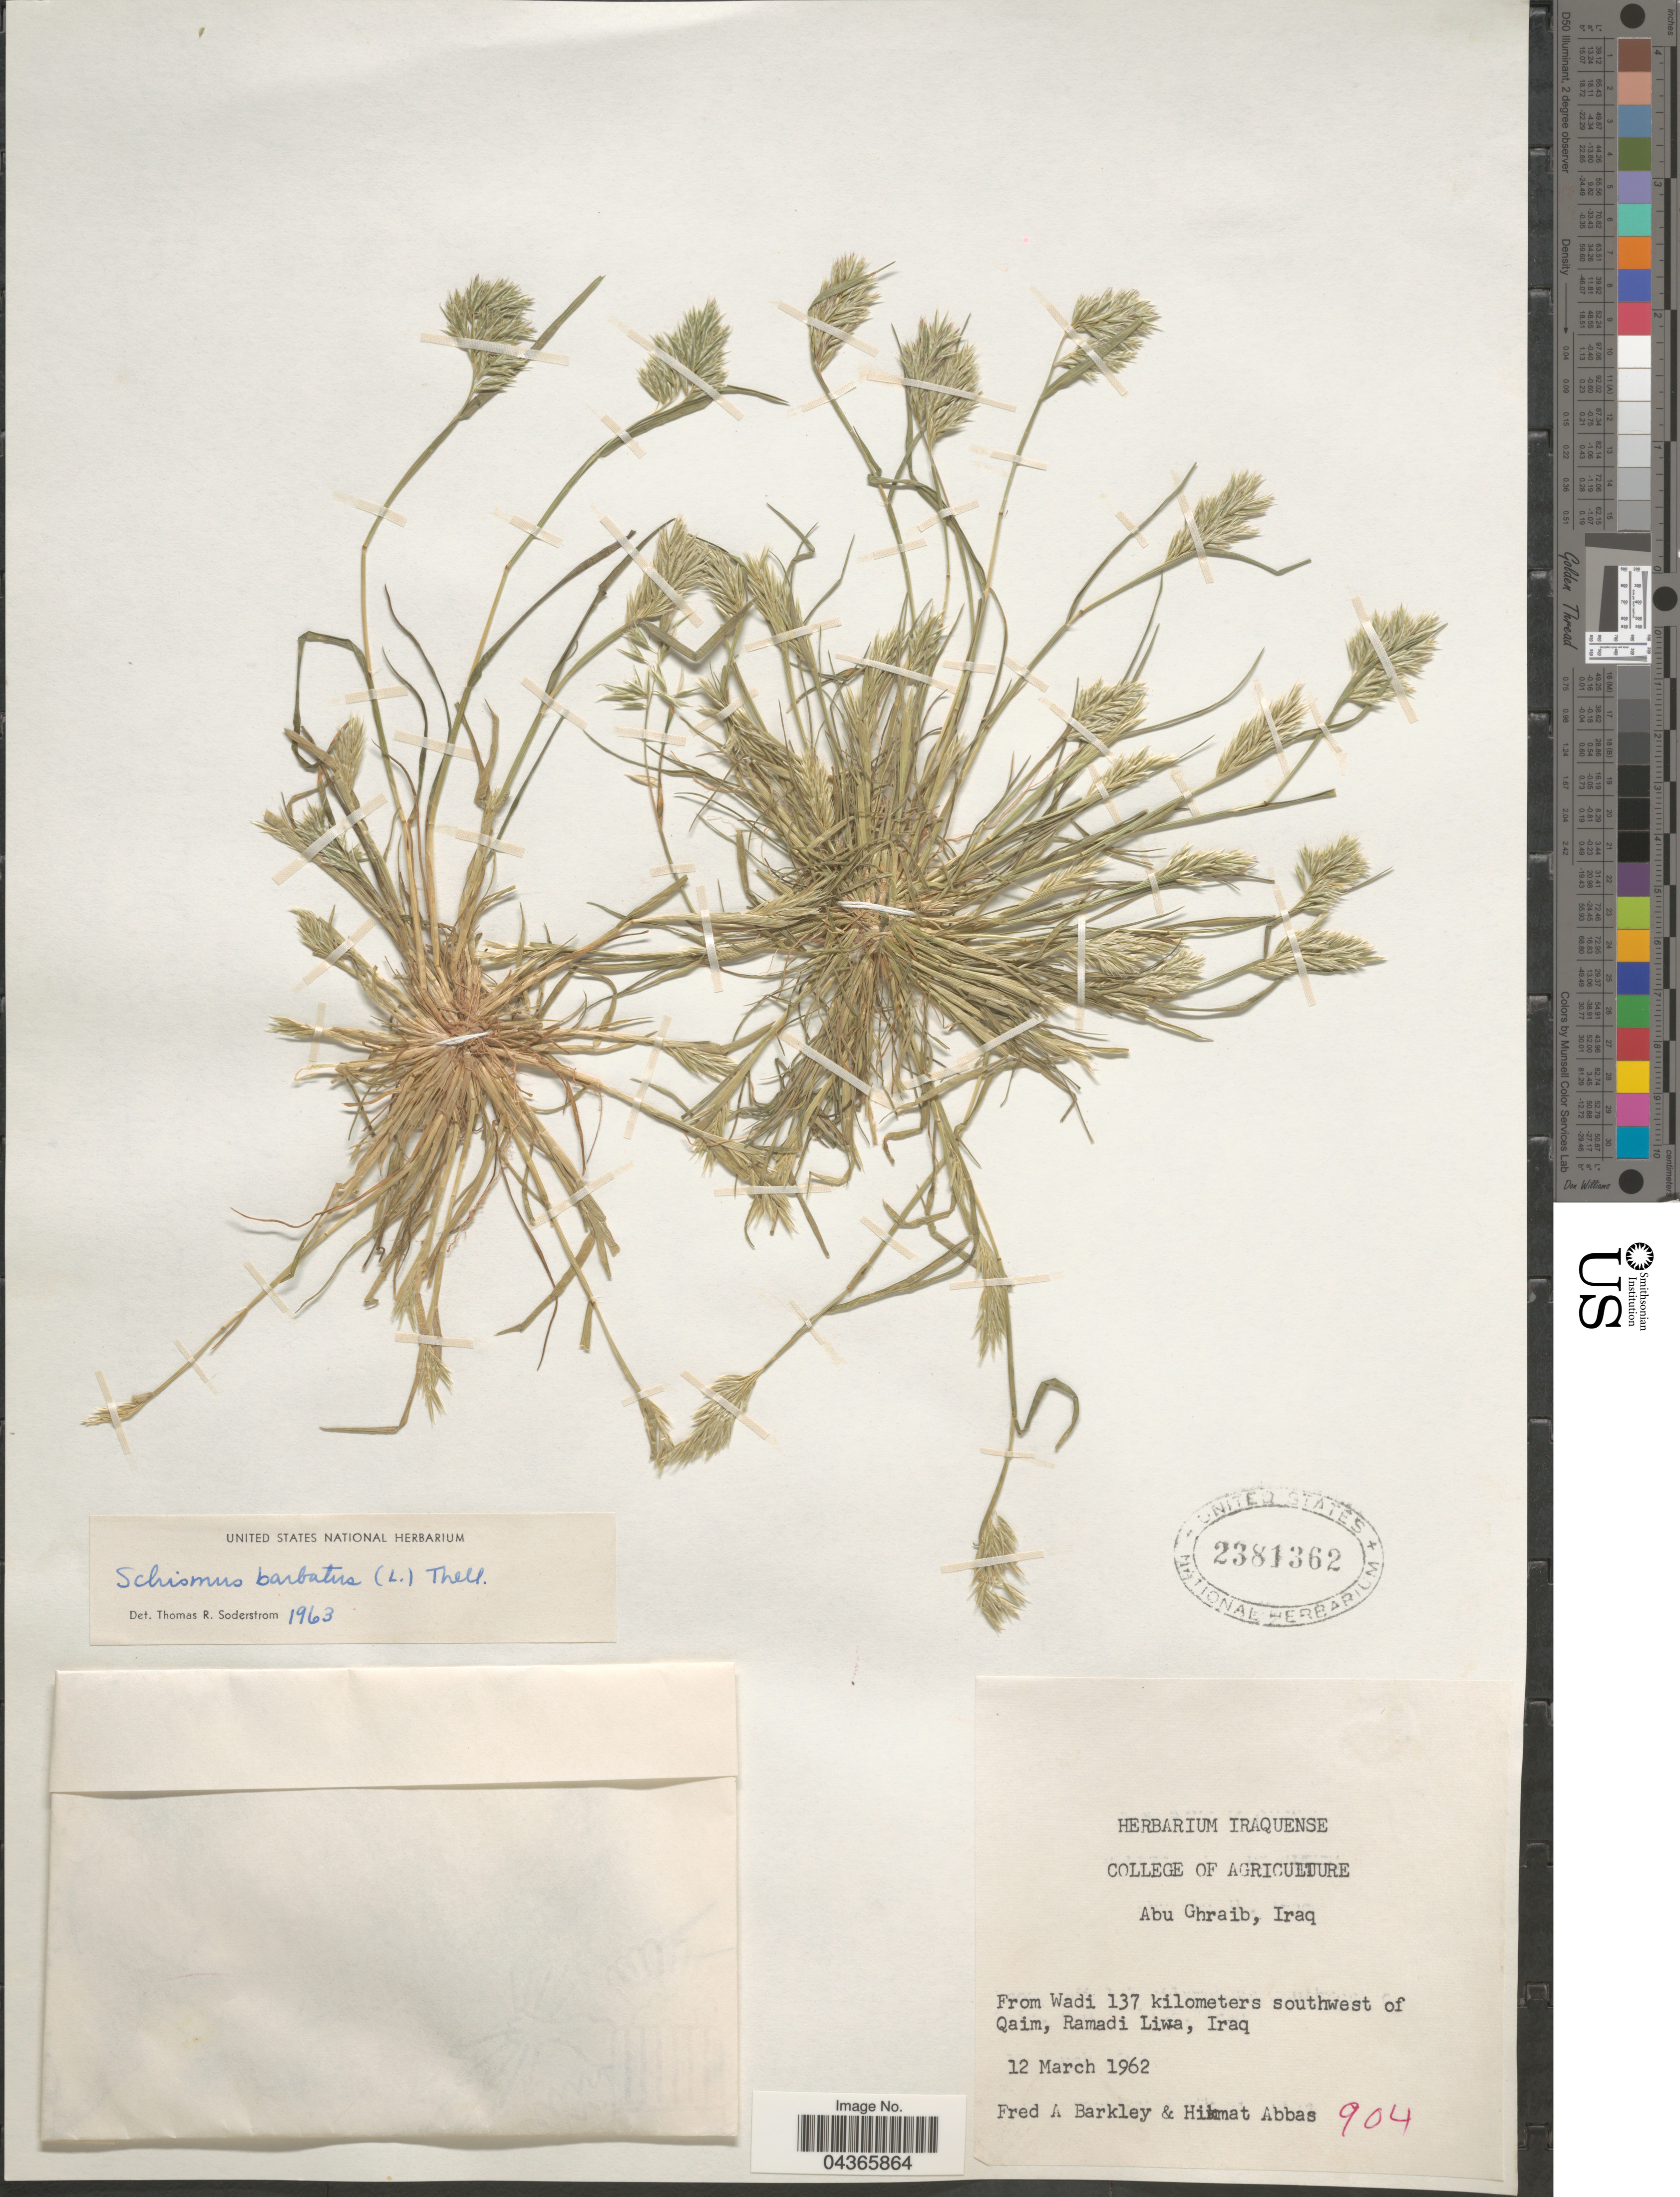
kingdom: Plantae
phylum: Tracheophyta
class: Liliopsida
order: Poales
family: Poaceae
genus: Schismus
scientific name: Schismus barbatus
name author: (L.) Thell.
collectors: F. A. Barkley & H. Abbas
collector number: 904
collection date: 1962-03-12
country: Iraq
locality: From Wadi 137 kilometers southwest of Qaim, Ramadi Liwa.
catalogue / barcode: US 2381362